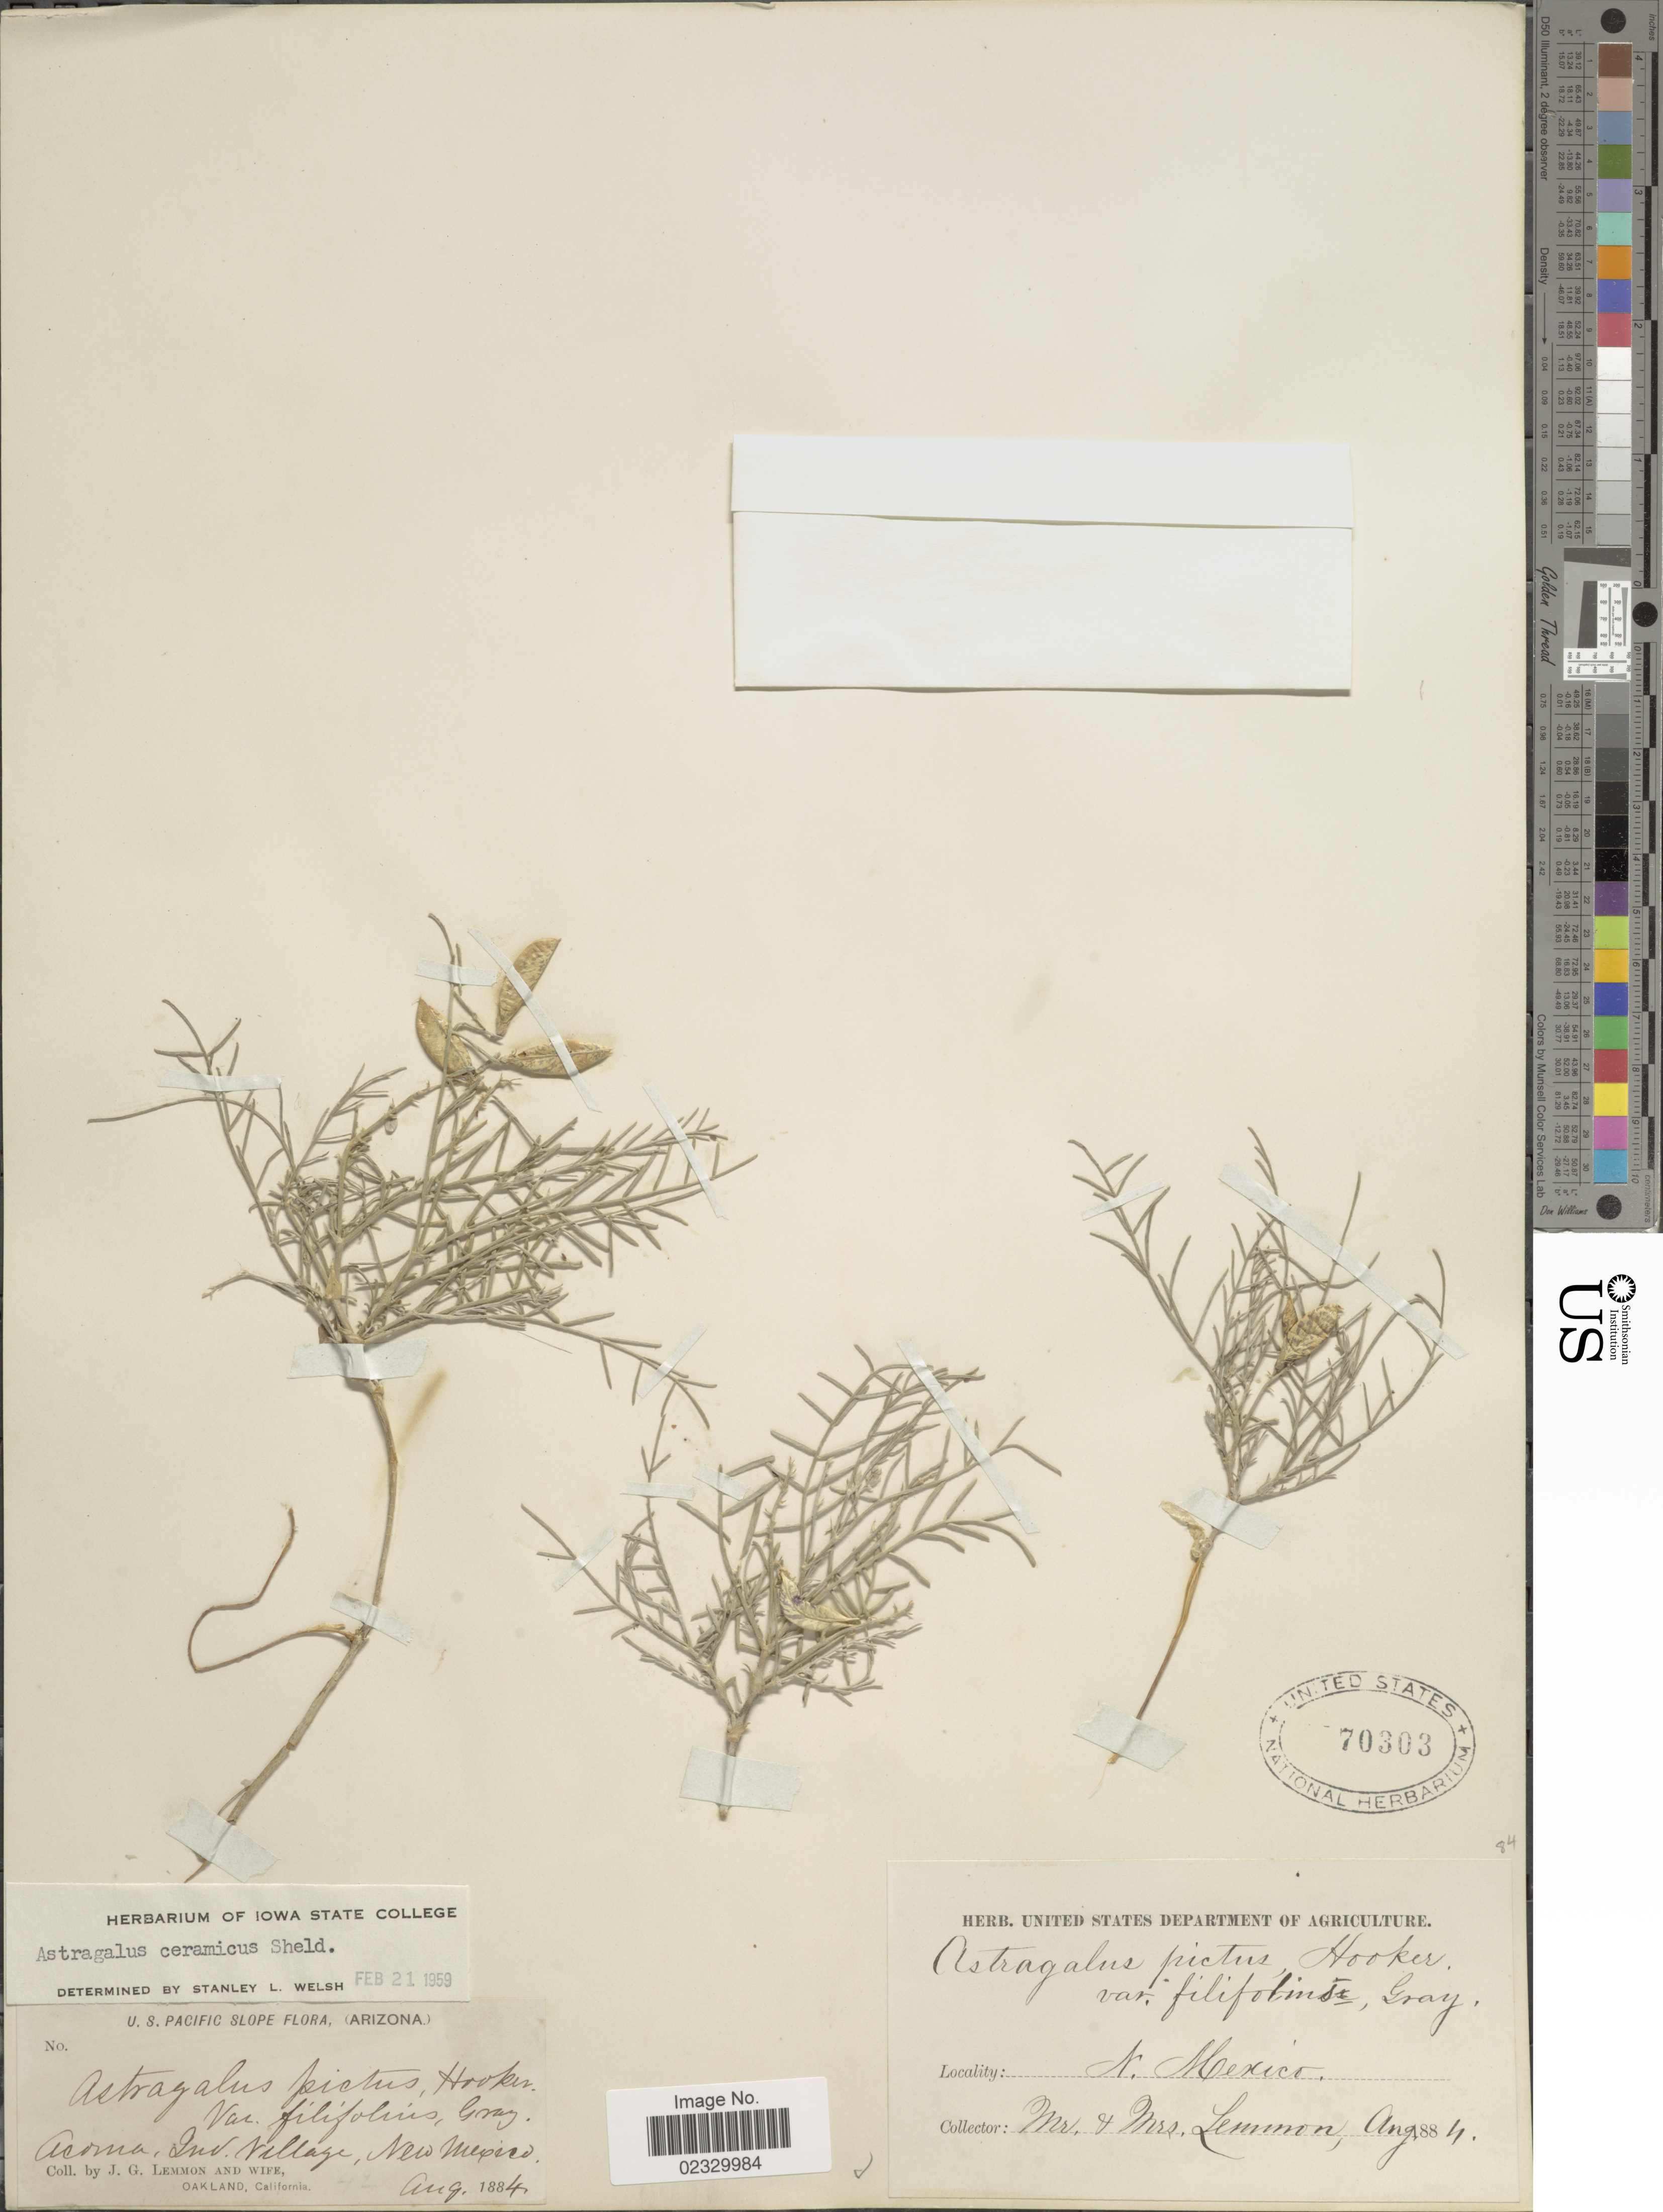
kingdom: Plantae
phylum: Tracheophyta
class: Magnoliopsida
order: Fabales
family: Fabaceae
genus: Astragalus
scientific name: Astragalus ceramicus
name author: E. Sheld.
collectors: J. Lemmon & Mrs. J. G. Lemmon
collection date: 1884-08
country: United States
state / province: New Mexico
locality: Arizona, Acoma, Ind. Village, New Mexico.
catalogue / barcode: US 70303